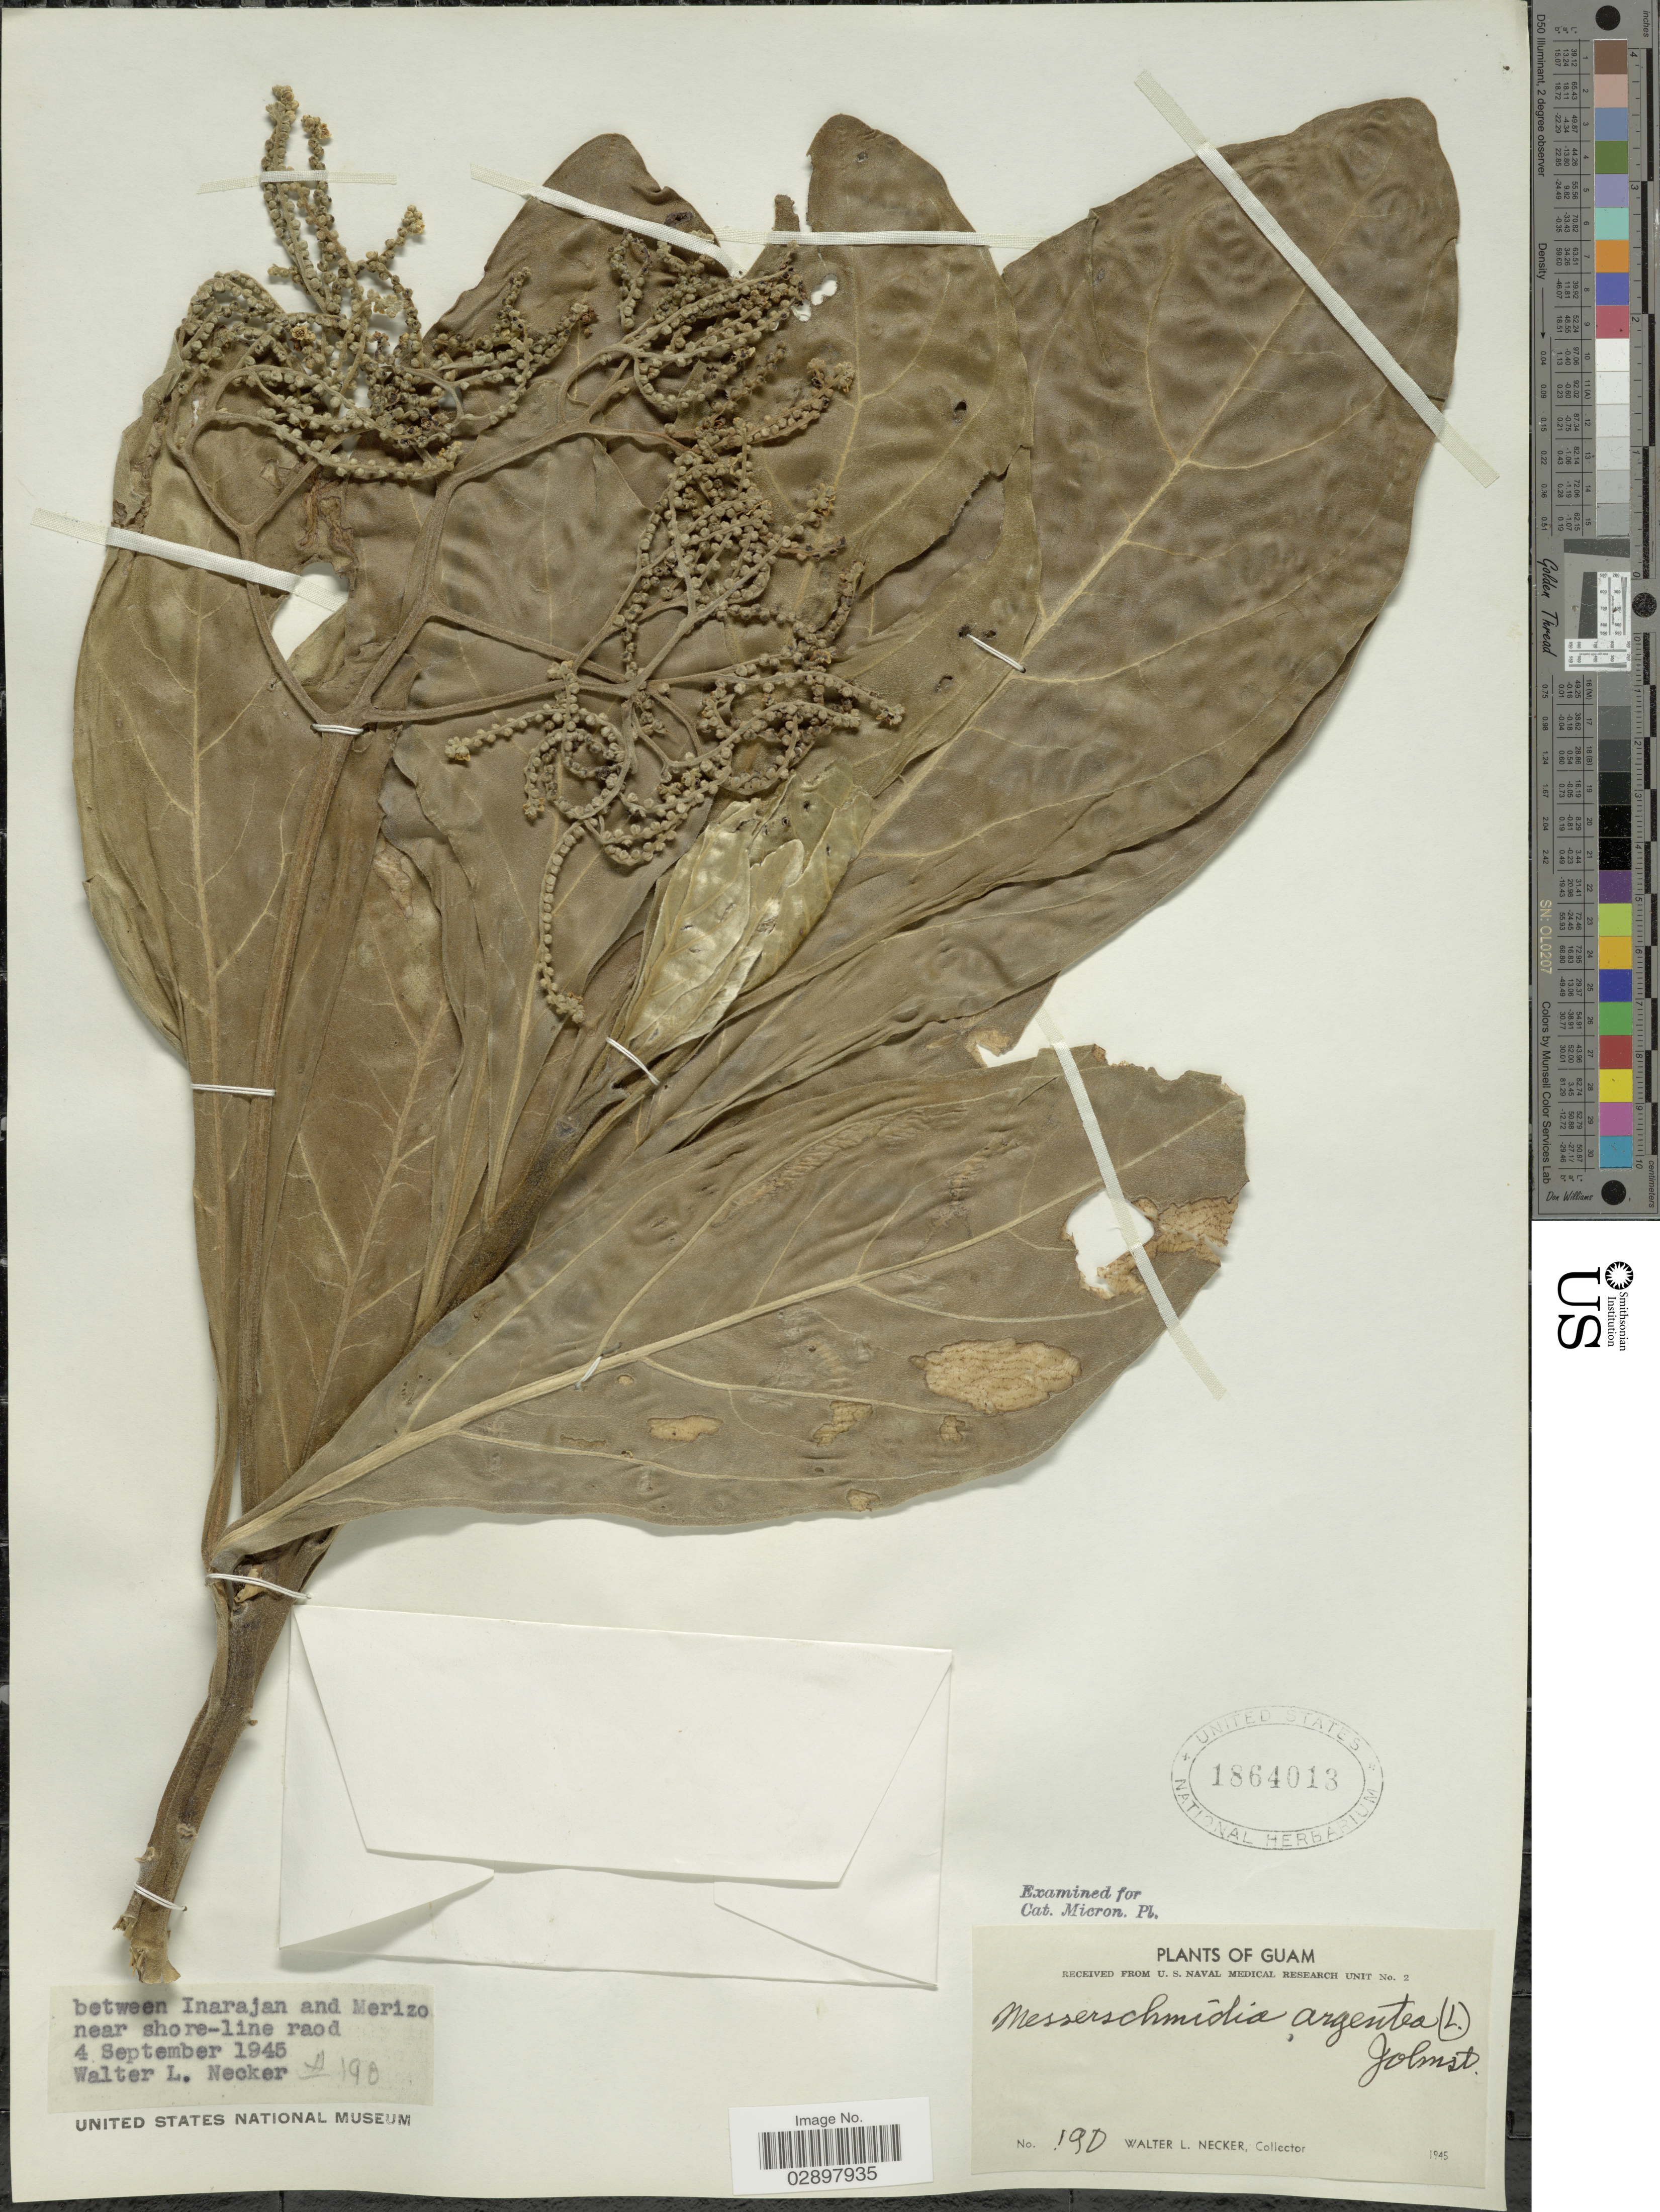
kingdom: Plantae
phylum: Tracheophyta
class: Magnoliopsida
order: Boraginales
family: Heliotropiaceae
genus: Heliotropium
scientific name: Heliotropium arboreum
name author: (Blanco) Mabberley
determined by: Wagner, W. L., (BOT), Smithsonian Institution - National Museum of Natural History (UNITED STATES)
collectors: W. L. Necker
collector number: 190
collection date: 1945-09-04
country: Guam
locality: Between Inarajan and Merizo near shore-line road.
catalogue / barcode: US 1864013